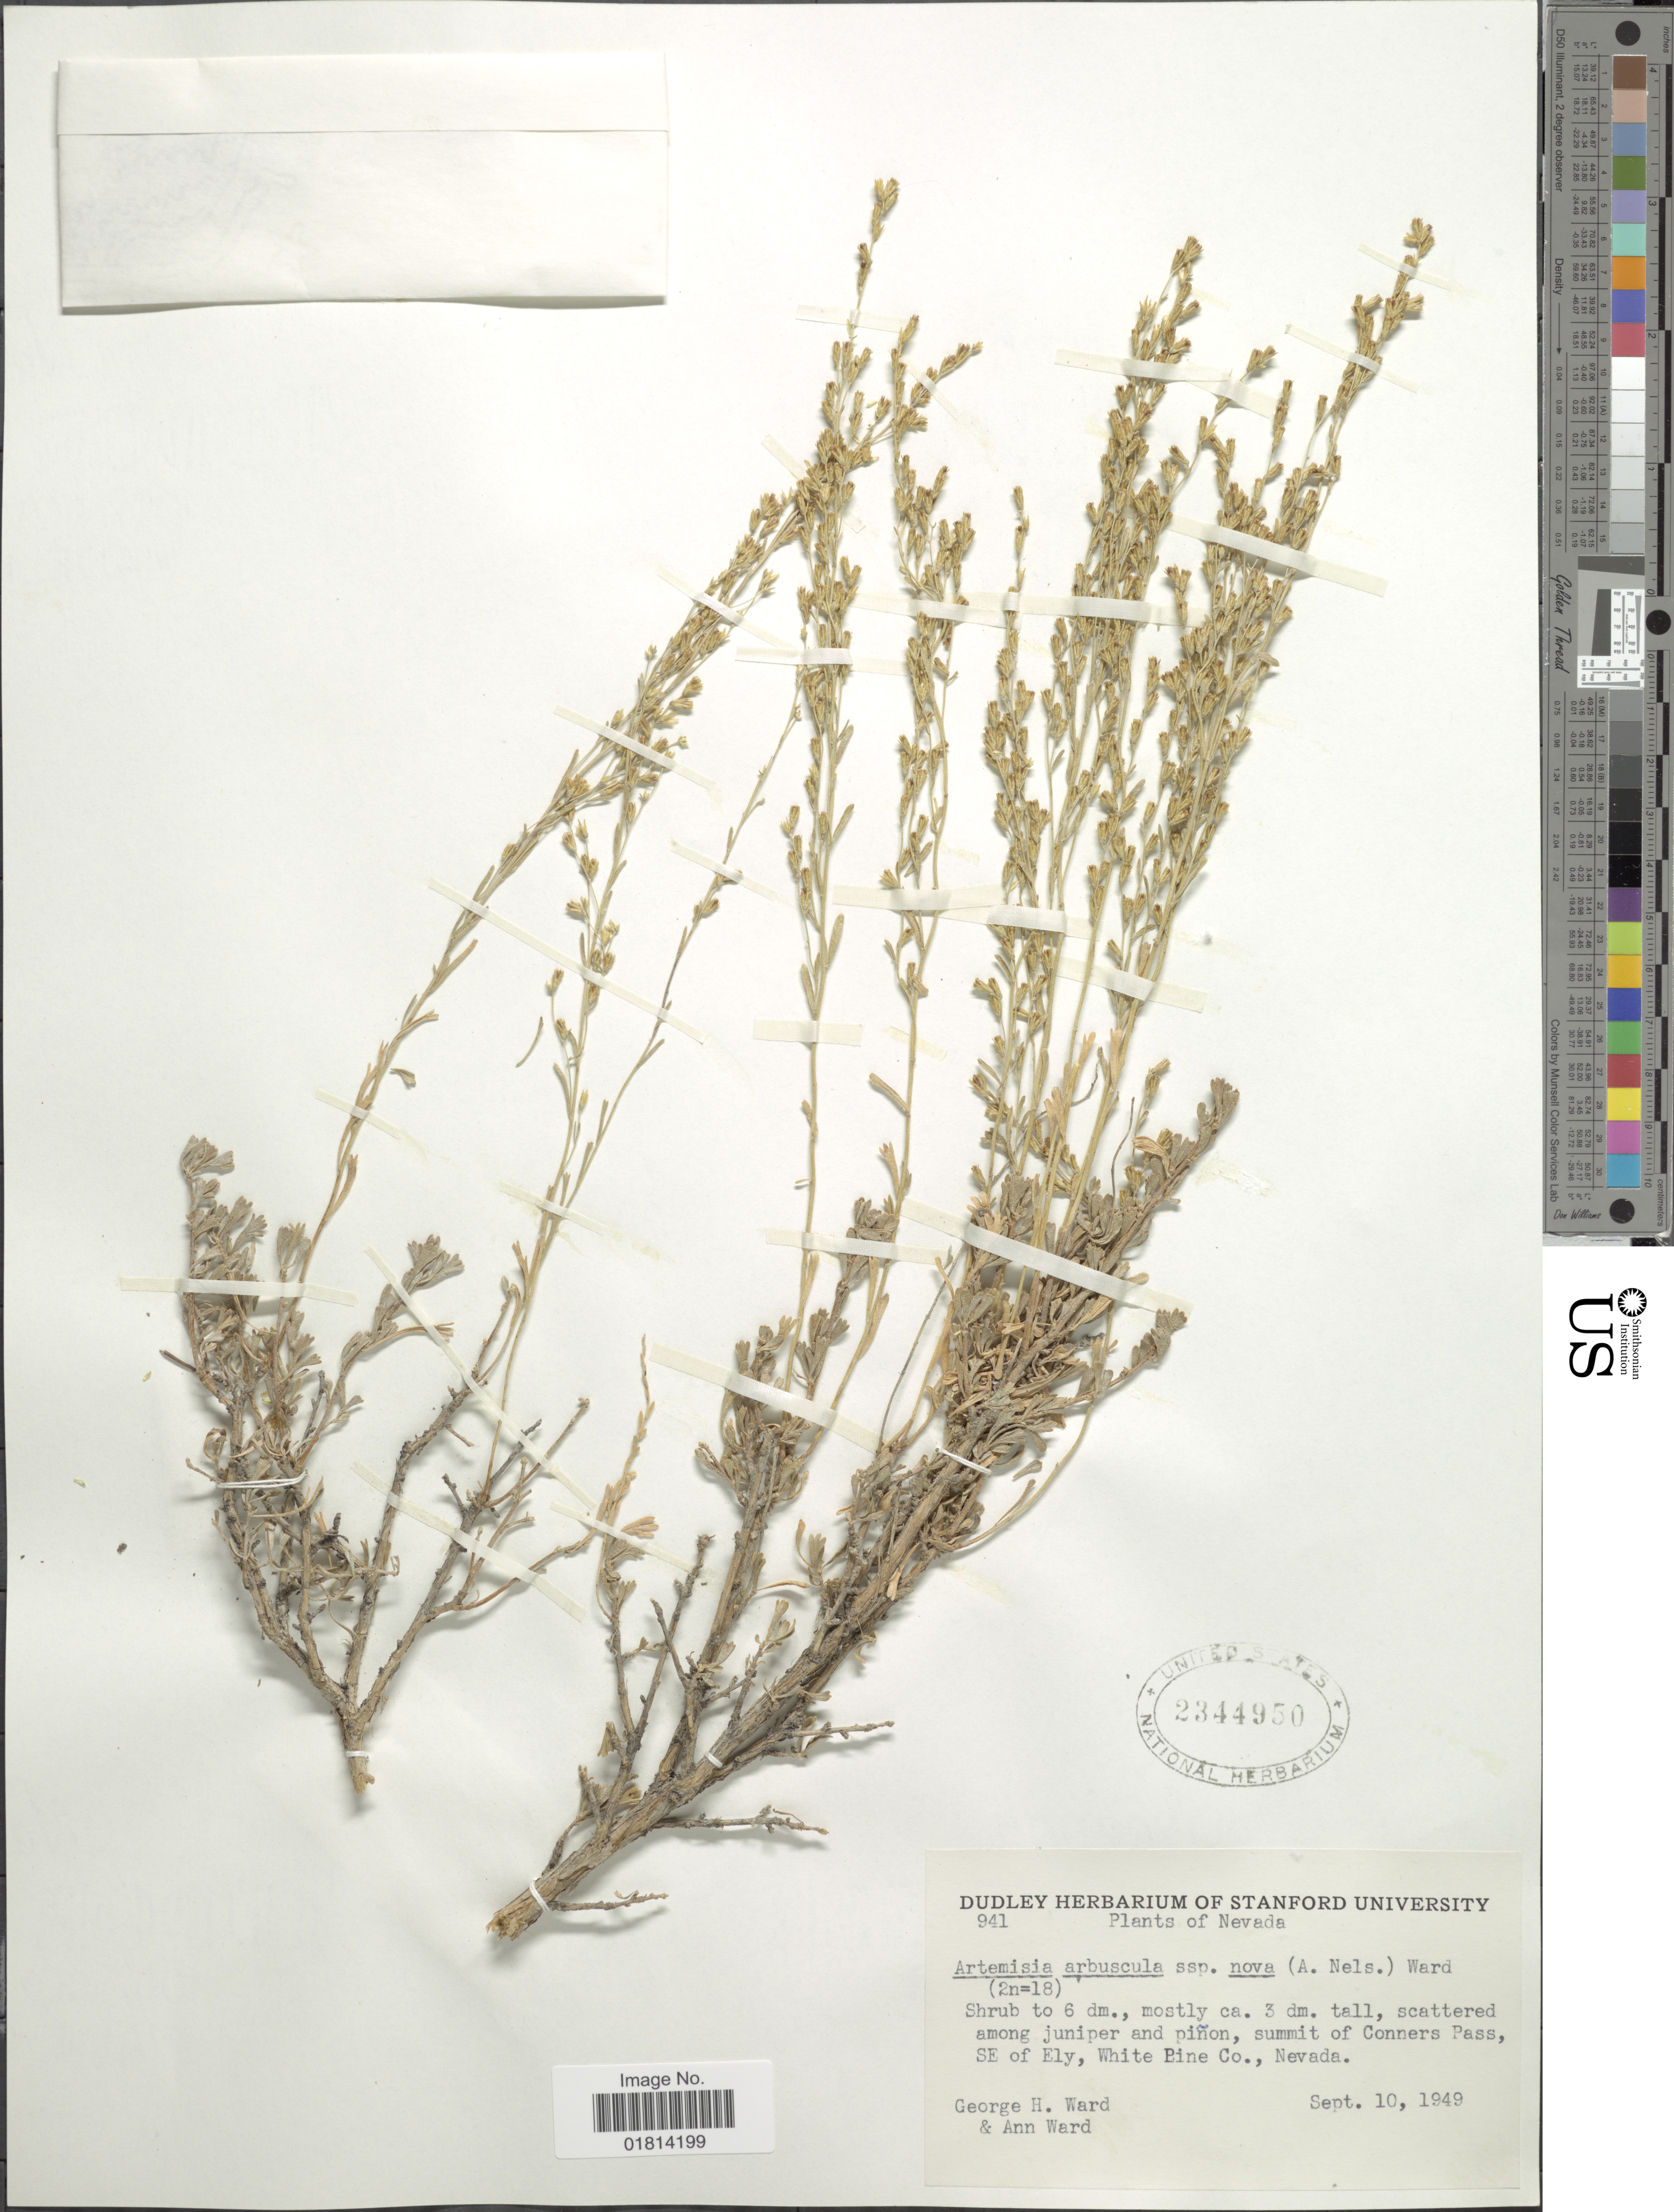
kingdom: Plantae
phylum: Tracheophyta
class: Magnoliopsida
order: Asterales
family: Asteraceae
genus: Artemisia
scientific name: Artemisia arbuscula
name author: Nutt.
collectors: G. H. Ward & A. Ward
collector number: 941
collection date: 1949-09-10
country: United States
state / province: Nevada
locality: Summit of Conners Pass, SE of Ely, White Pine Co., Nevada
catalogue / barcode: US 2344950